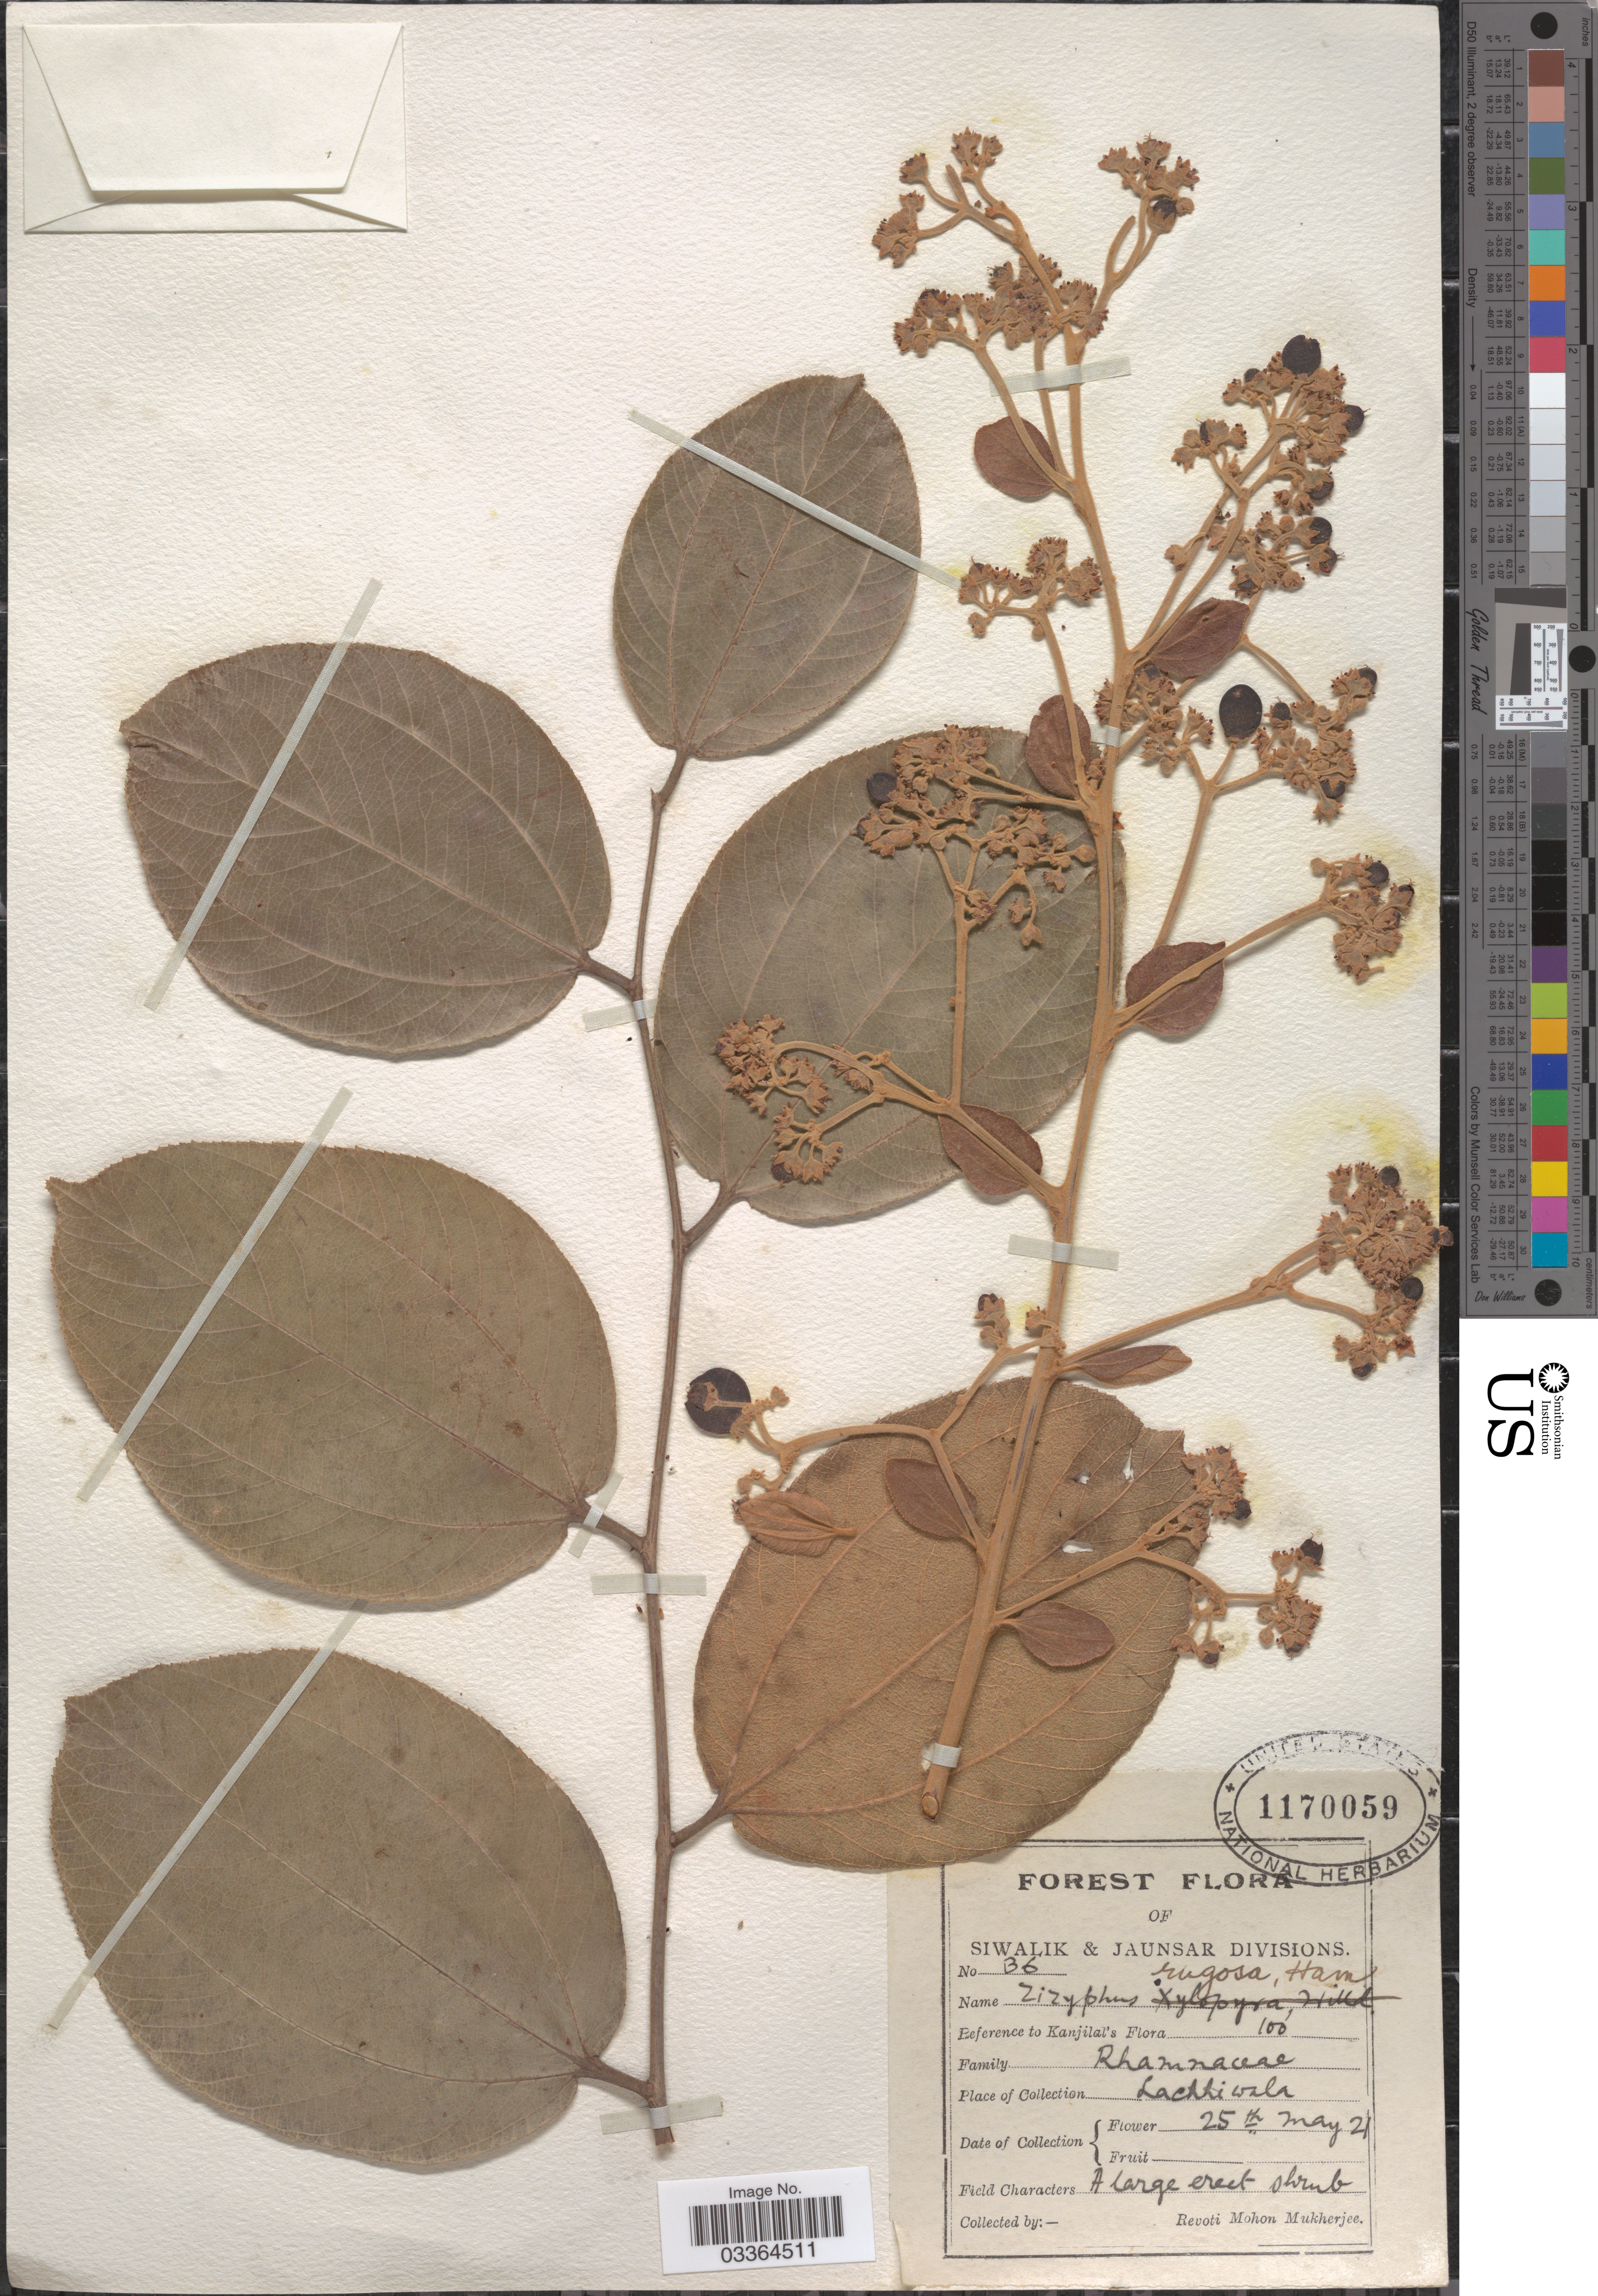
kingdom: Plantae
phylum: Tracheophyta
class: Magnoliopsida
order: Rosales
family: Rhamnaceae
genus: Ziziphus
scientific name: Ziziphus rugosa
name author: Lam.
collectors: R. Mukherjee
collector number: B6*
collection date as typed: Transcribed d/m/y: 25/5/21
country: India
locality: Siwalik & Jaunsar Divisions. Lachhiwala.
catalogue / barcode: US 1170059